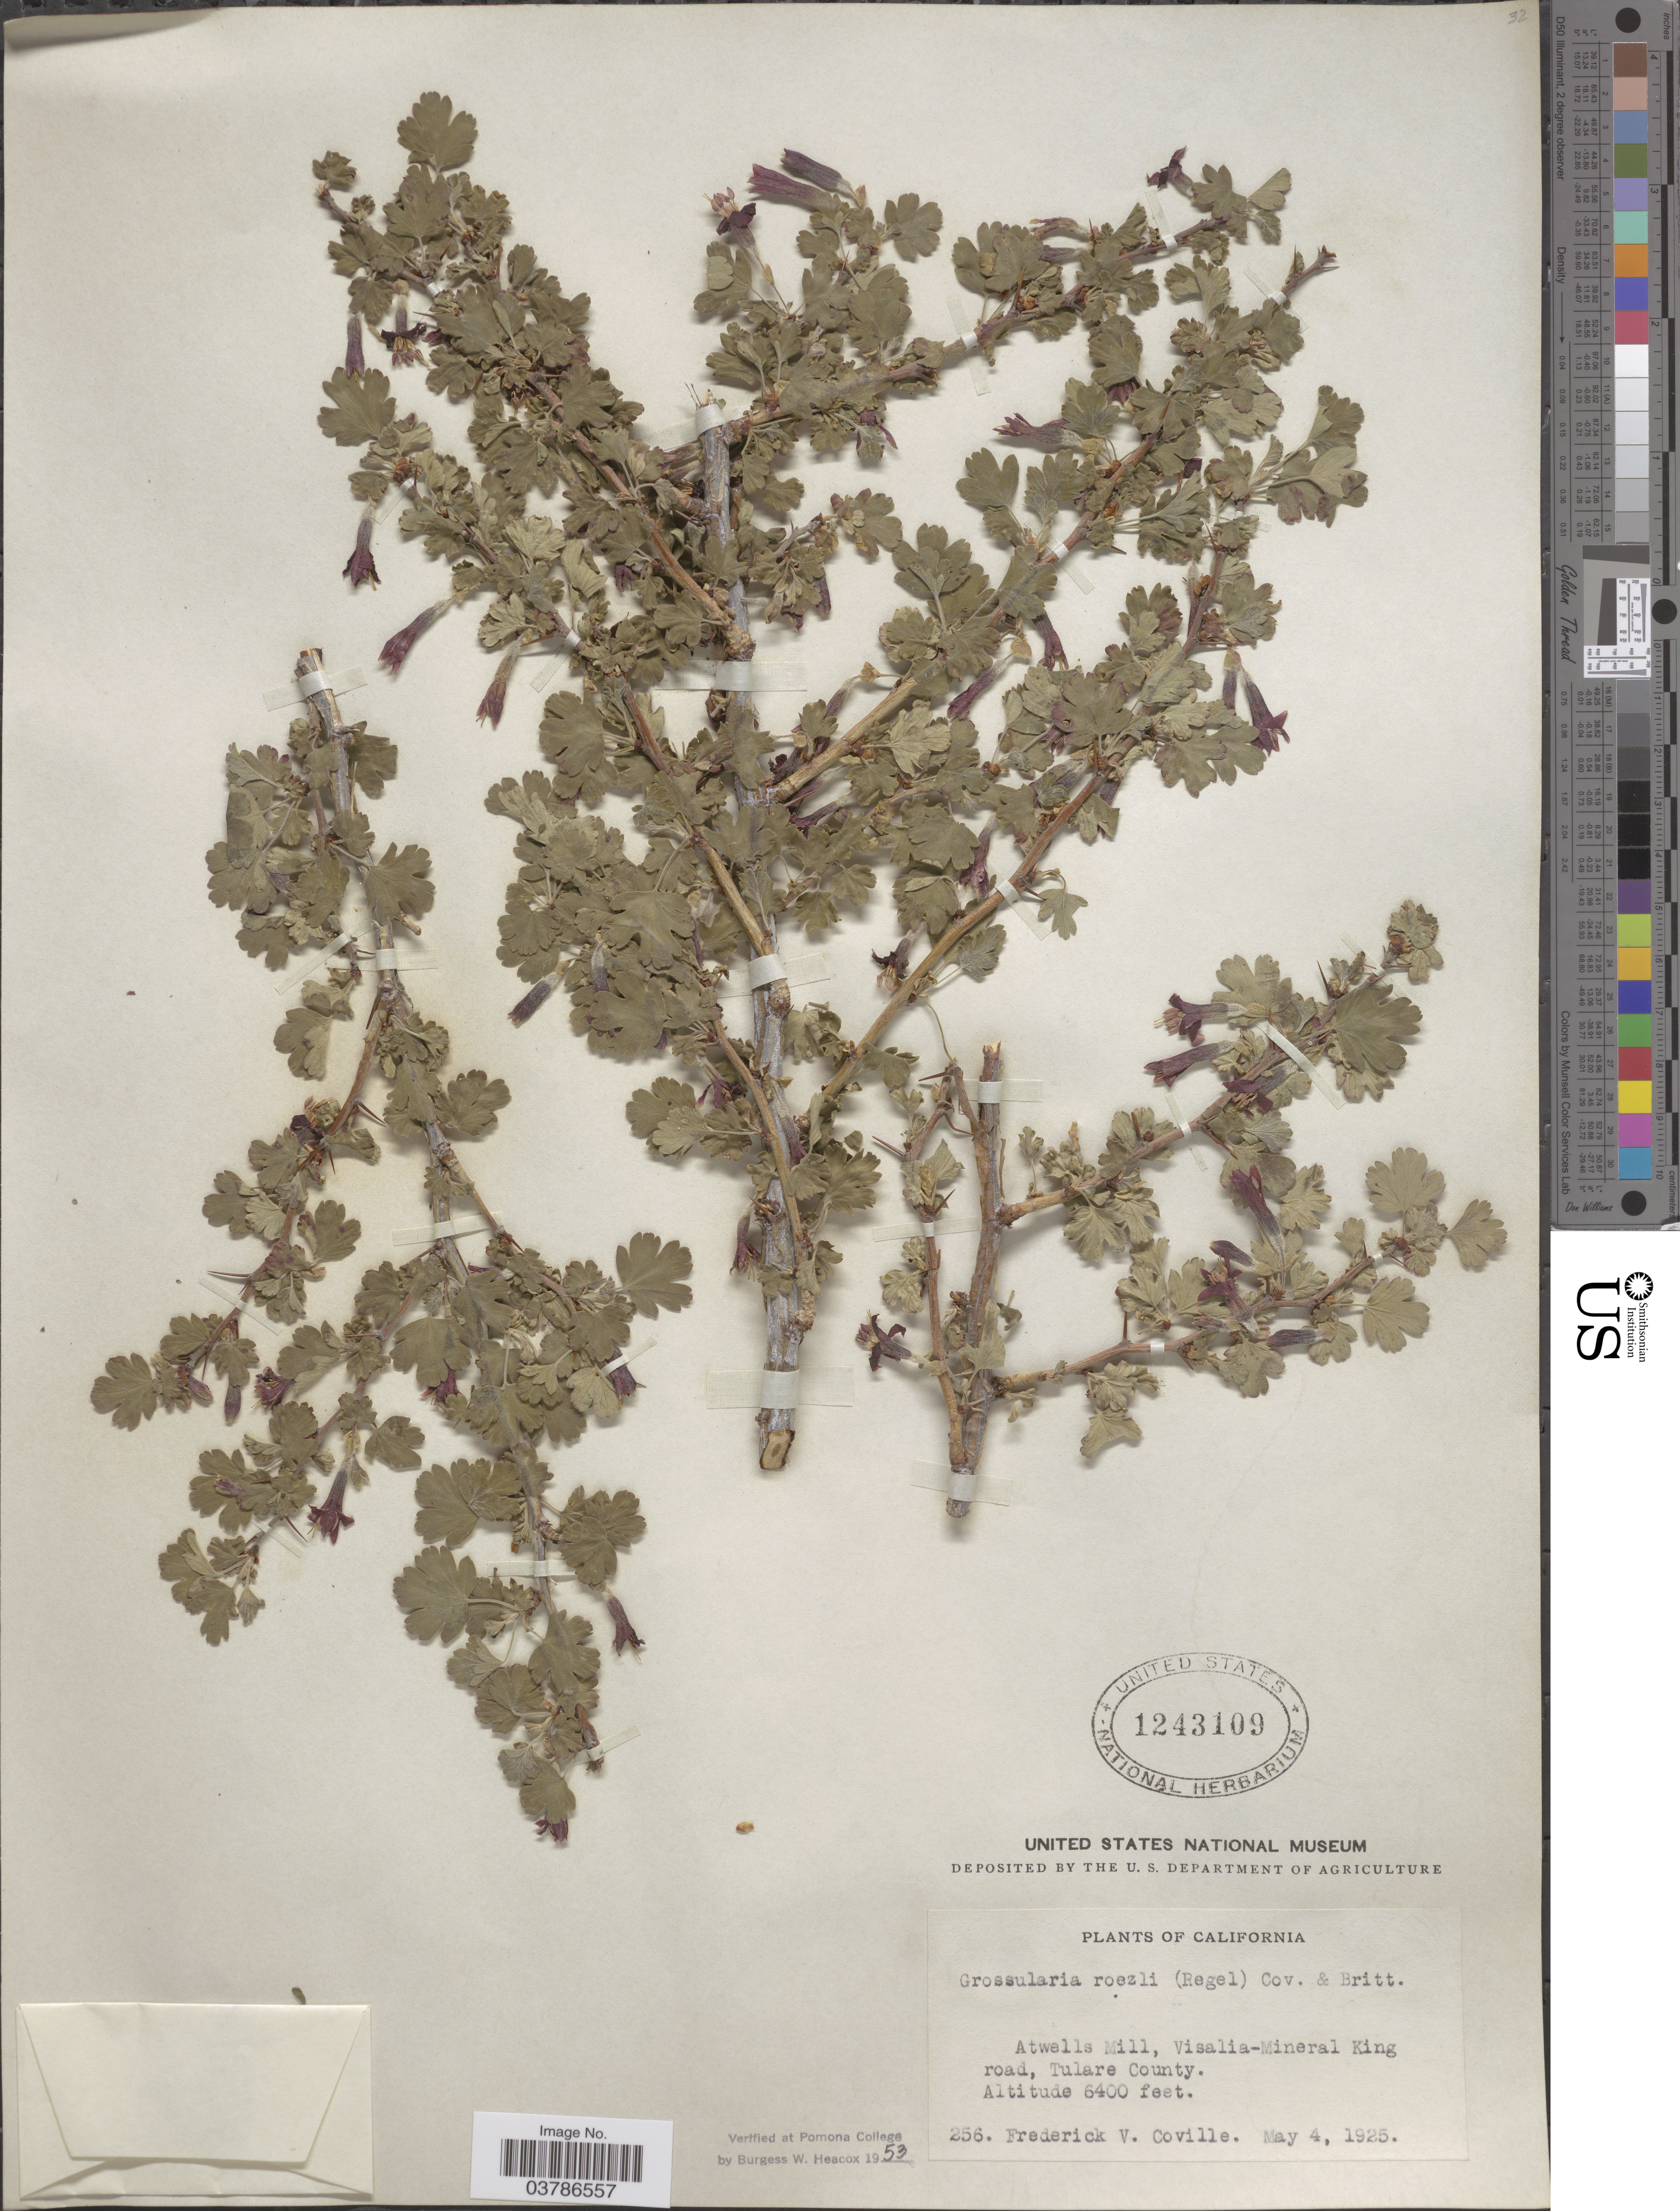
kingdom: Plantae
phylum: Tracheophyta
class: Magnoliopsida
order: Saxifragales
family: Grossulariaceae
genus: Ribes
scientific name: Ribes roezlii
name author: Regel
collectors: F. V. Coville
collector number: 256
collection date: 1925-05-04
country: United States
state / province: California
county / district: Tulare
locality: Atwells Mill, Visalia-Mineral King road, Tulare County.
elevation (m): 1951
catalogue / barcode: US 1243109